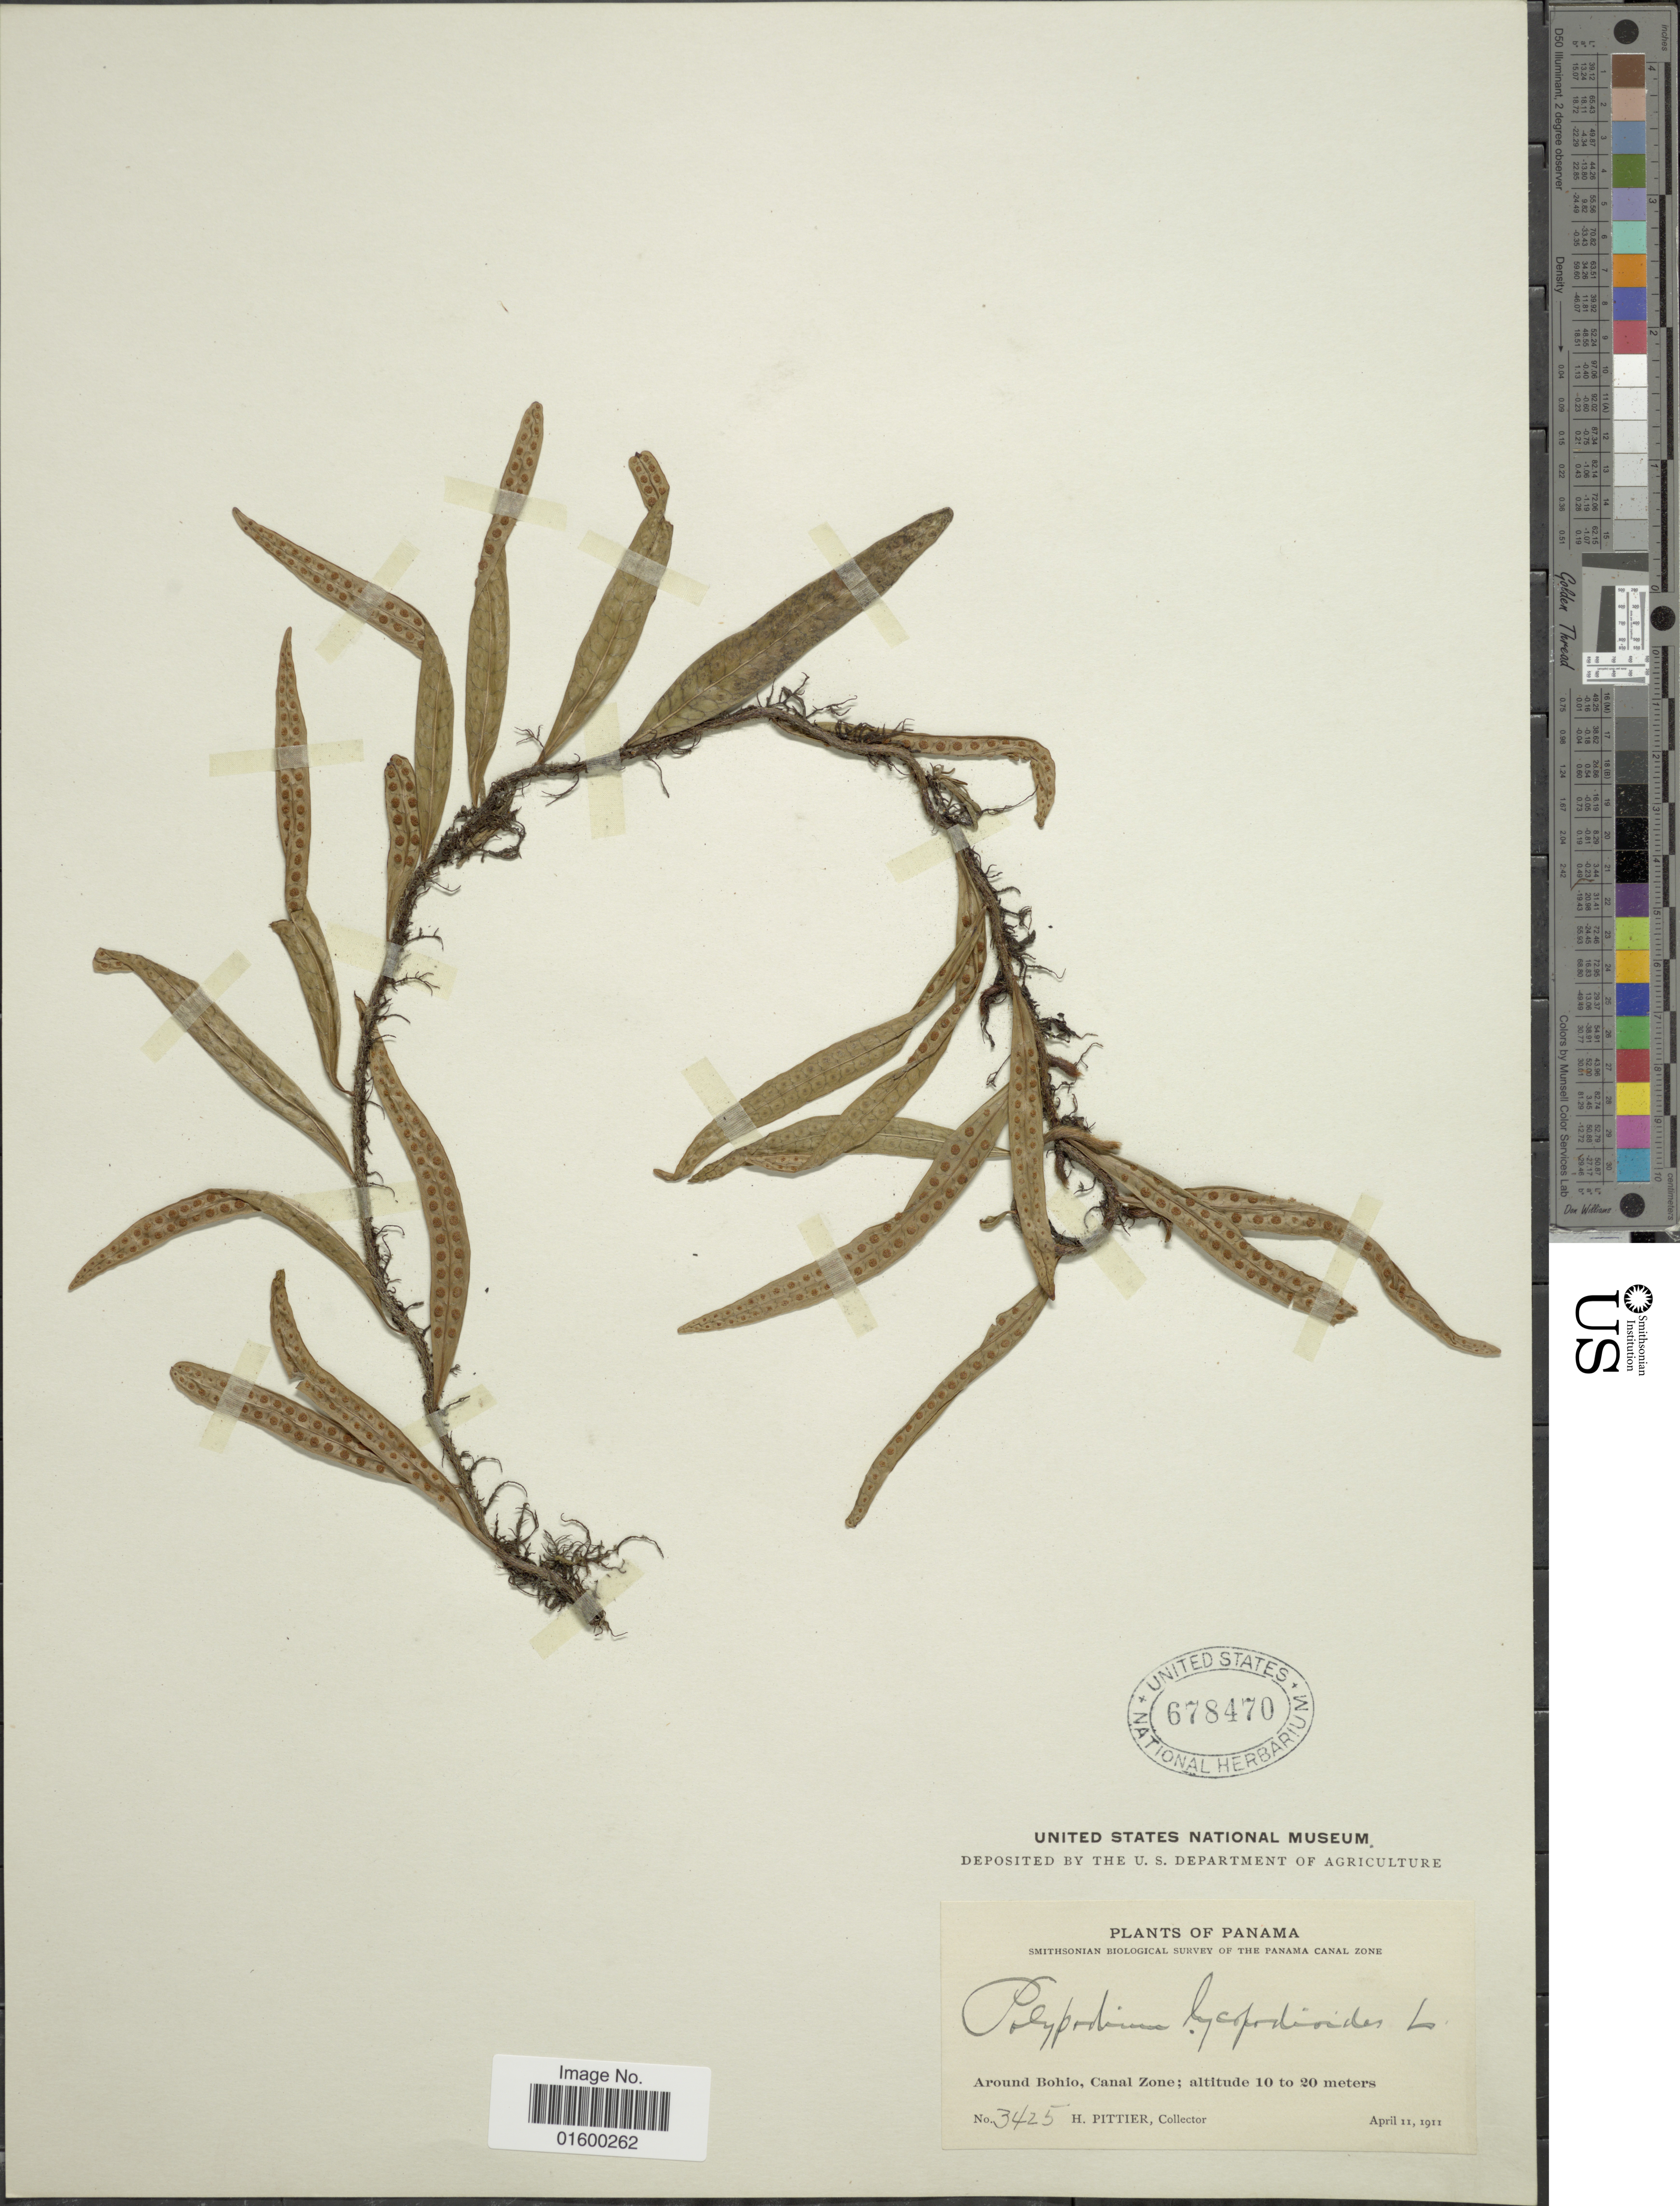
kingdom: Plantae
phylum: Tracheophyta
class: Polypodiopsida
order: Polypodiales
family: Polypodiaceae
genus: Microgramma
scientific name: Microgramma lycopodioides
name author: (L.) Copel.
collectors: H. F. Pittier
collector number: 3425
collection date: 1911-04-11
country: Panama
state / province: Colón / Panamá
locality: Around Bohio, Canal Zone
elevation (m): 10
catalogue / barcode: US 678470